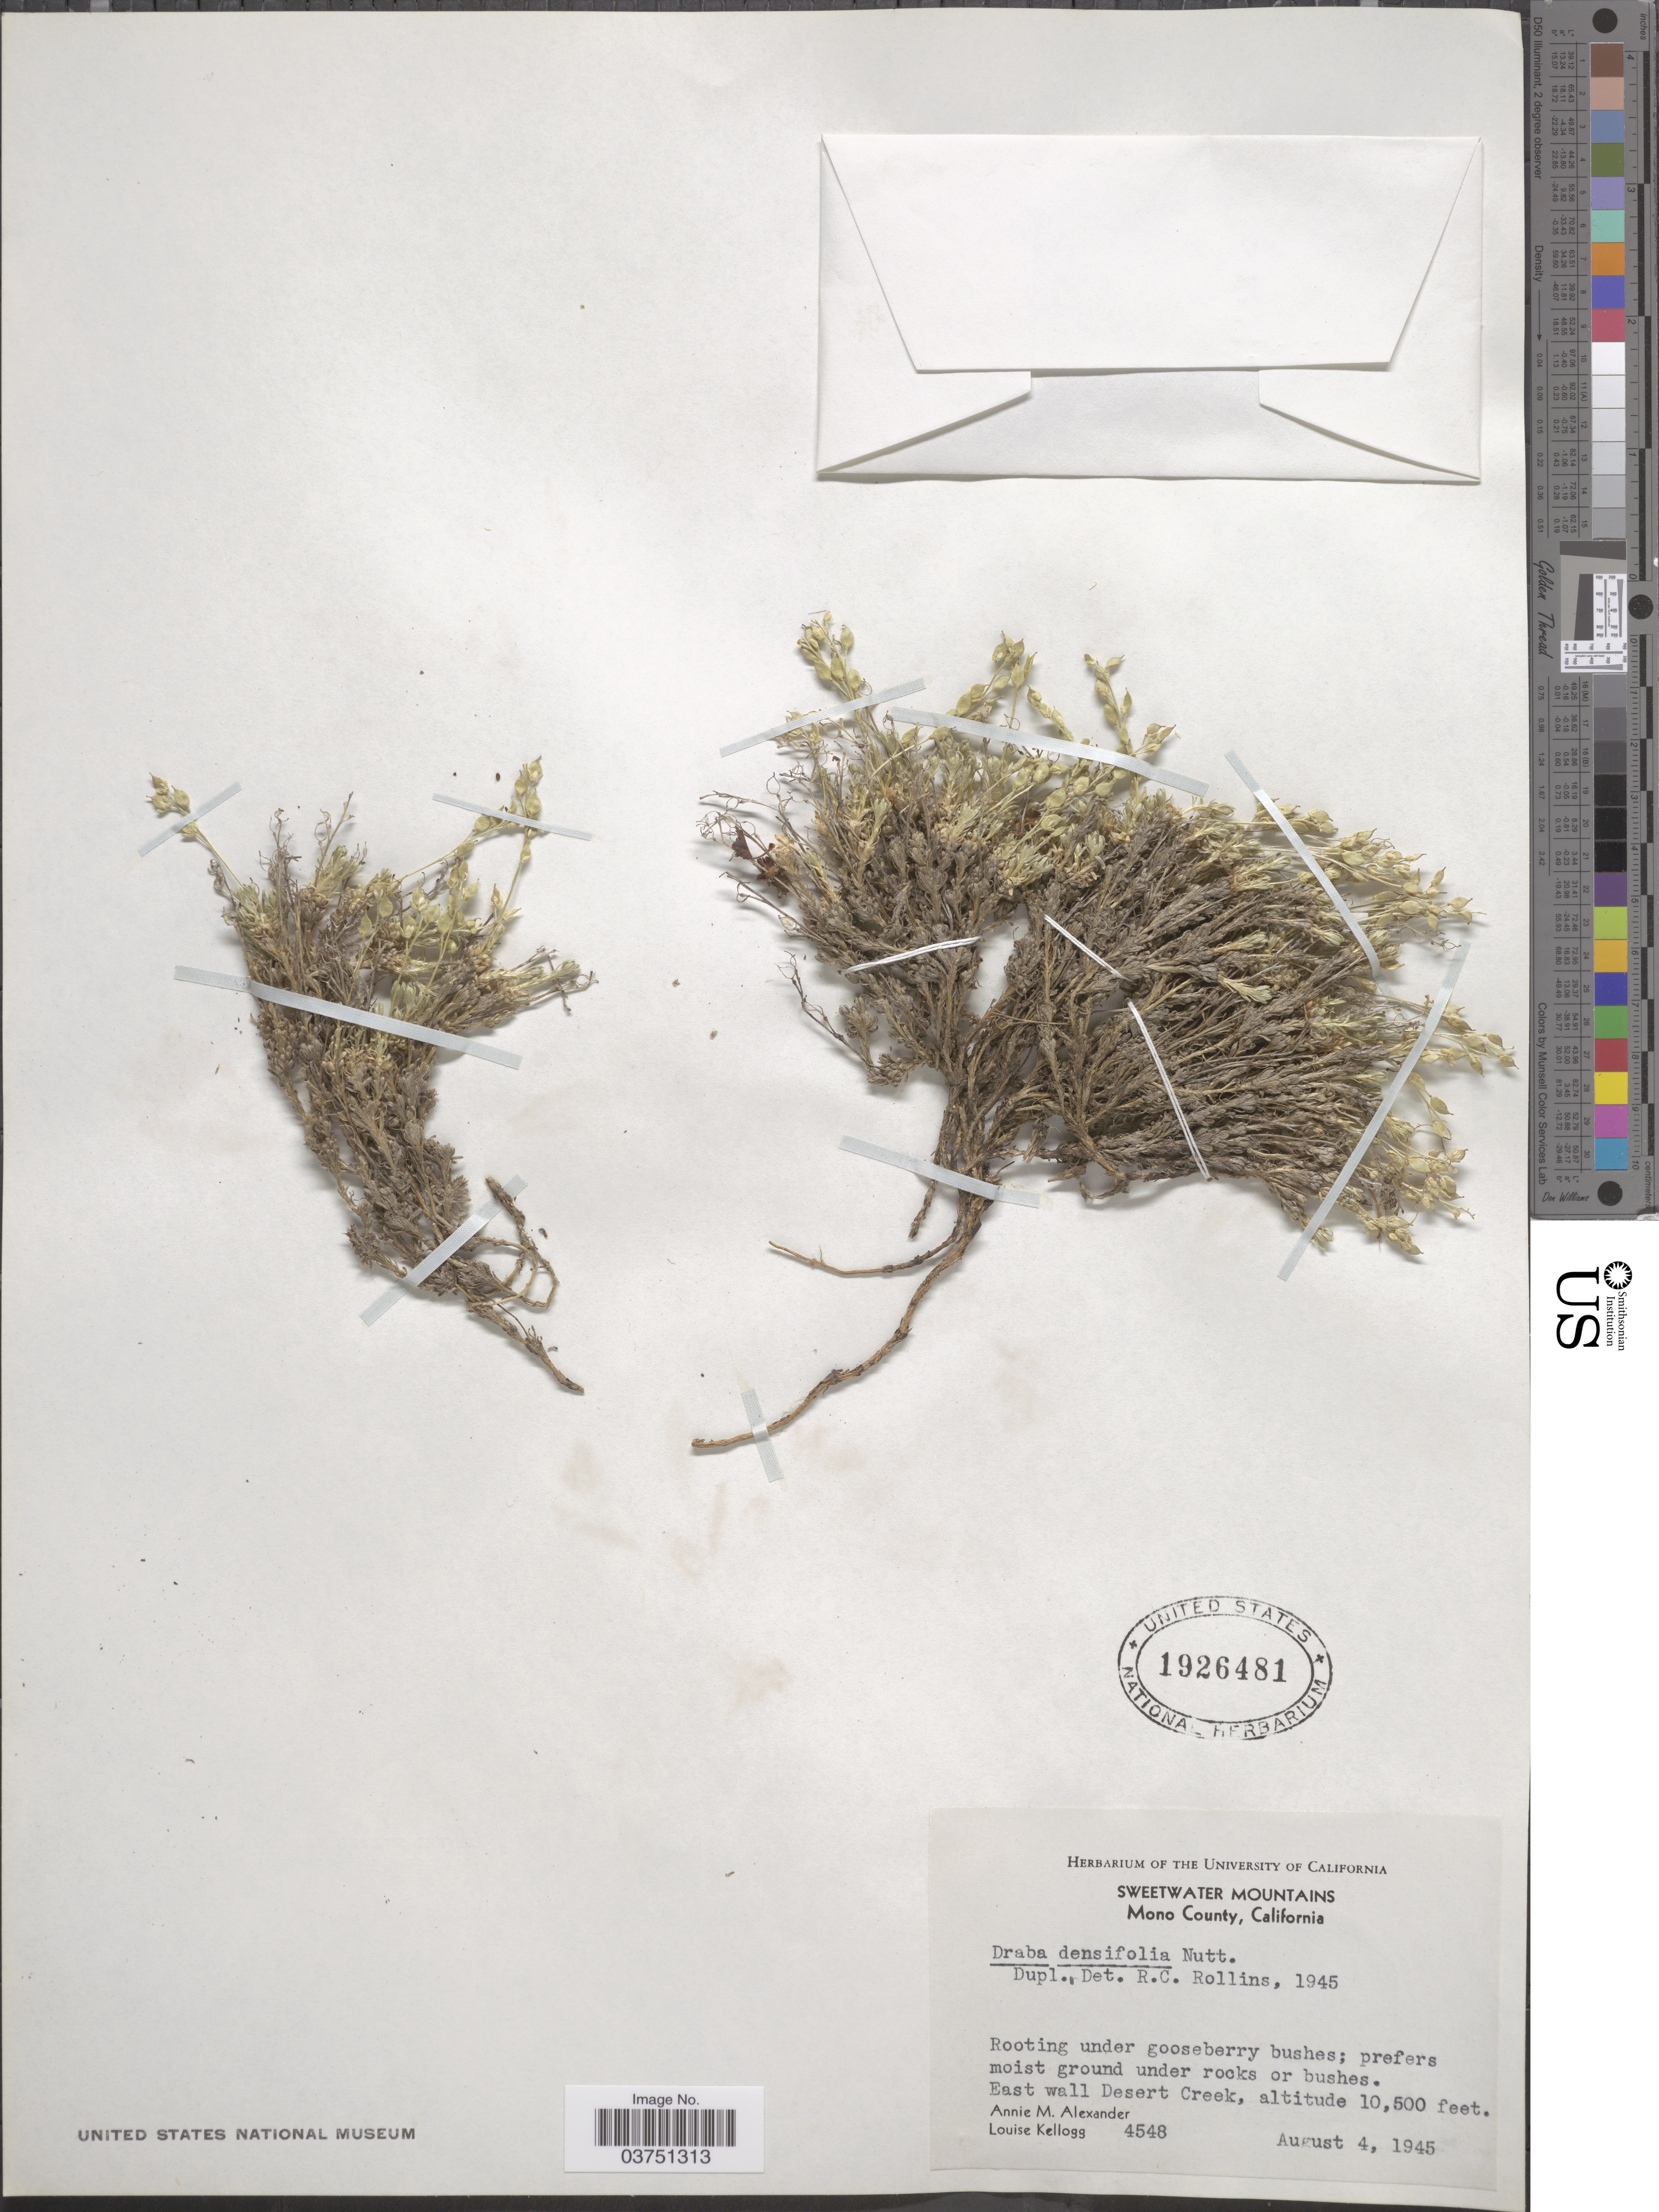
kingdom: Plantae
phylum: Tracheophyta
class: Magnoliopsida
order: Brassicales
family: Brassicaceae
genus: Draba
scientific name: Draba densifolia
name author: Nutt.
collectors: A. M. Alexander & L. Kellogg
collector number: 4548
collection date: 1945-08-04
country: United States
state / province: California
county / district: Mono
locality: Sweetwater Mountains; Mono County; East wall Desert Creek.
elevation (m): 3200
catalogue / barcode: US 1926481